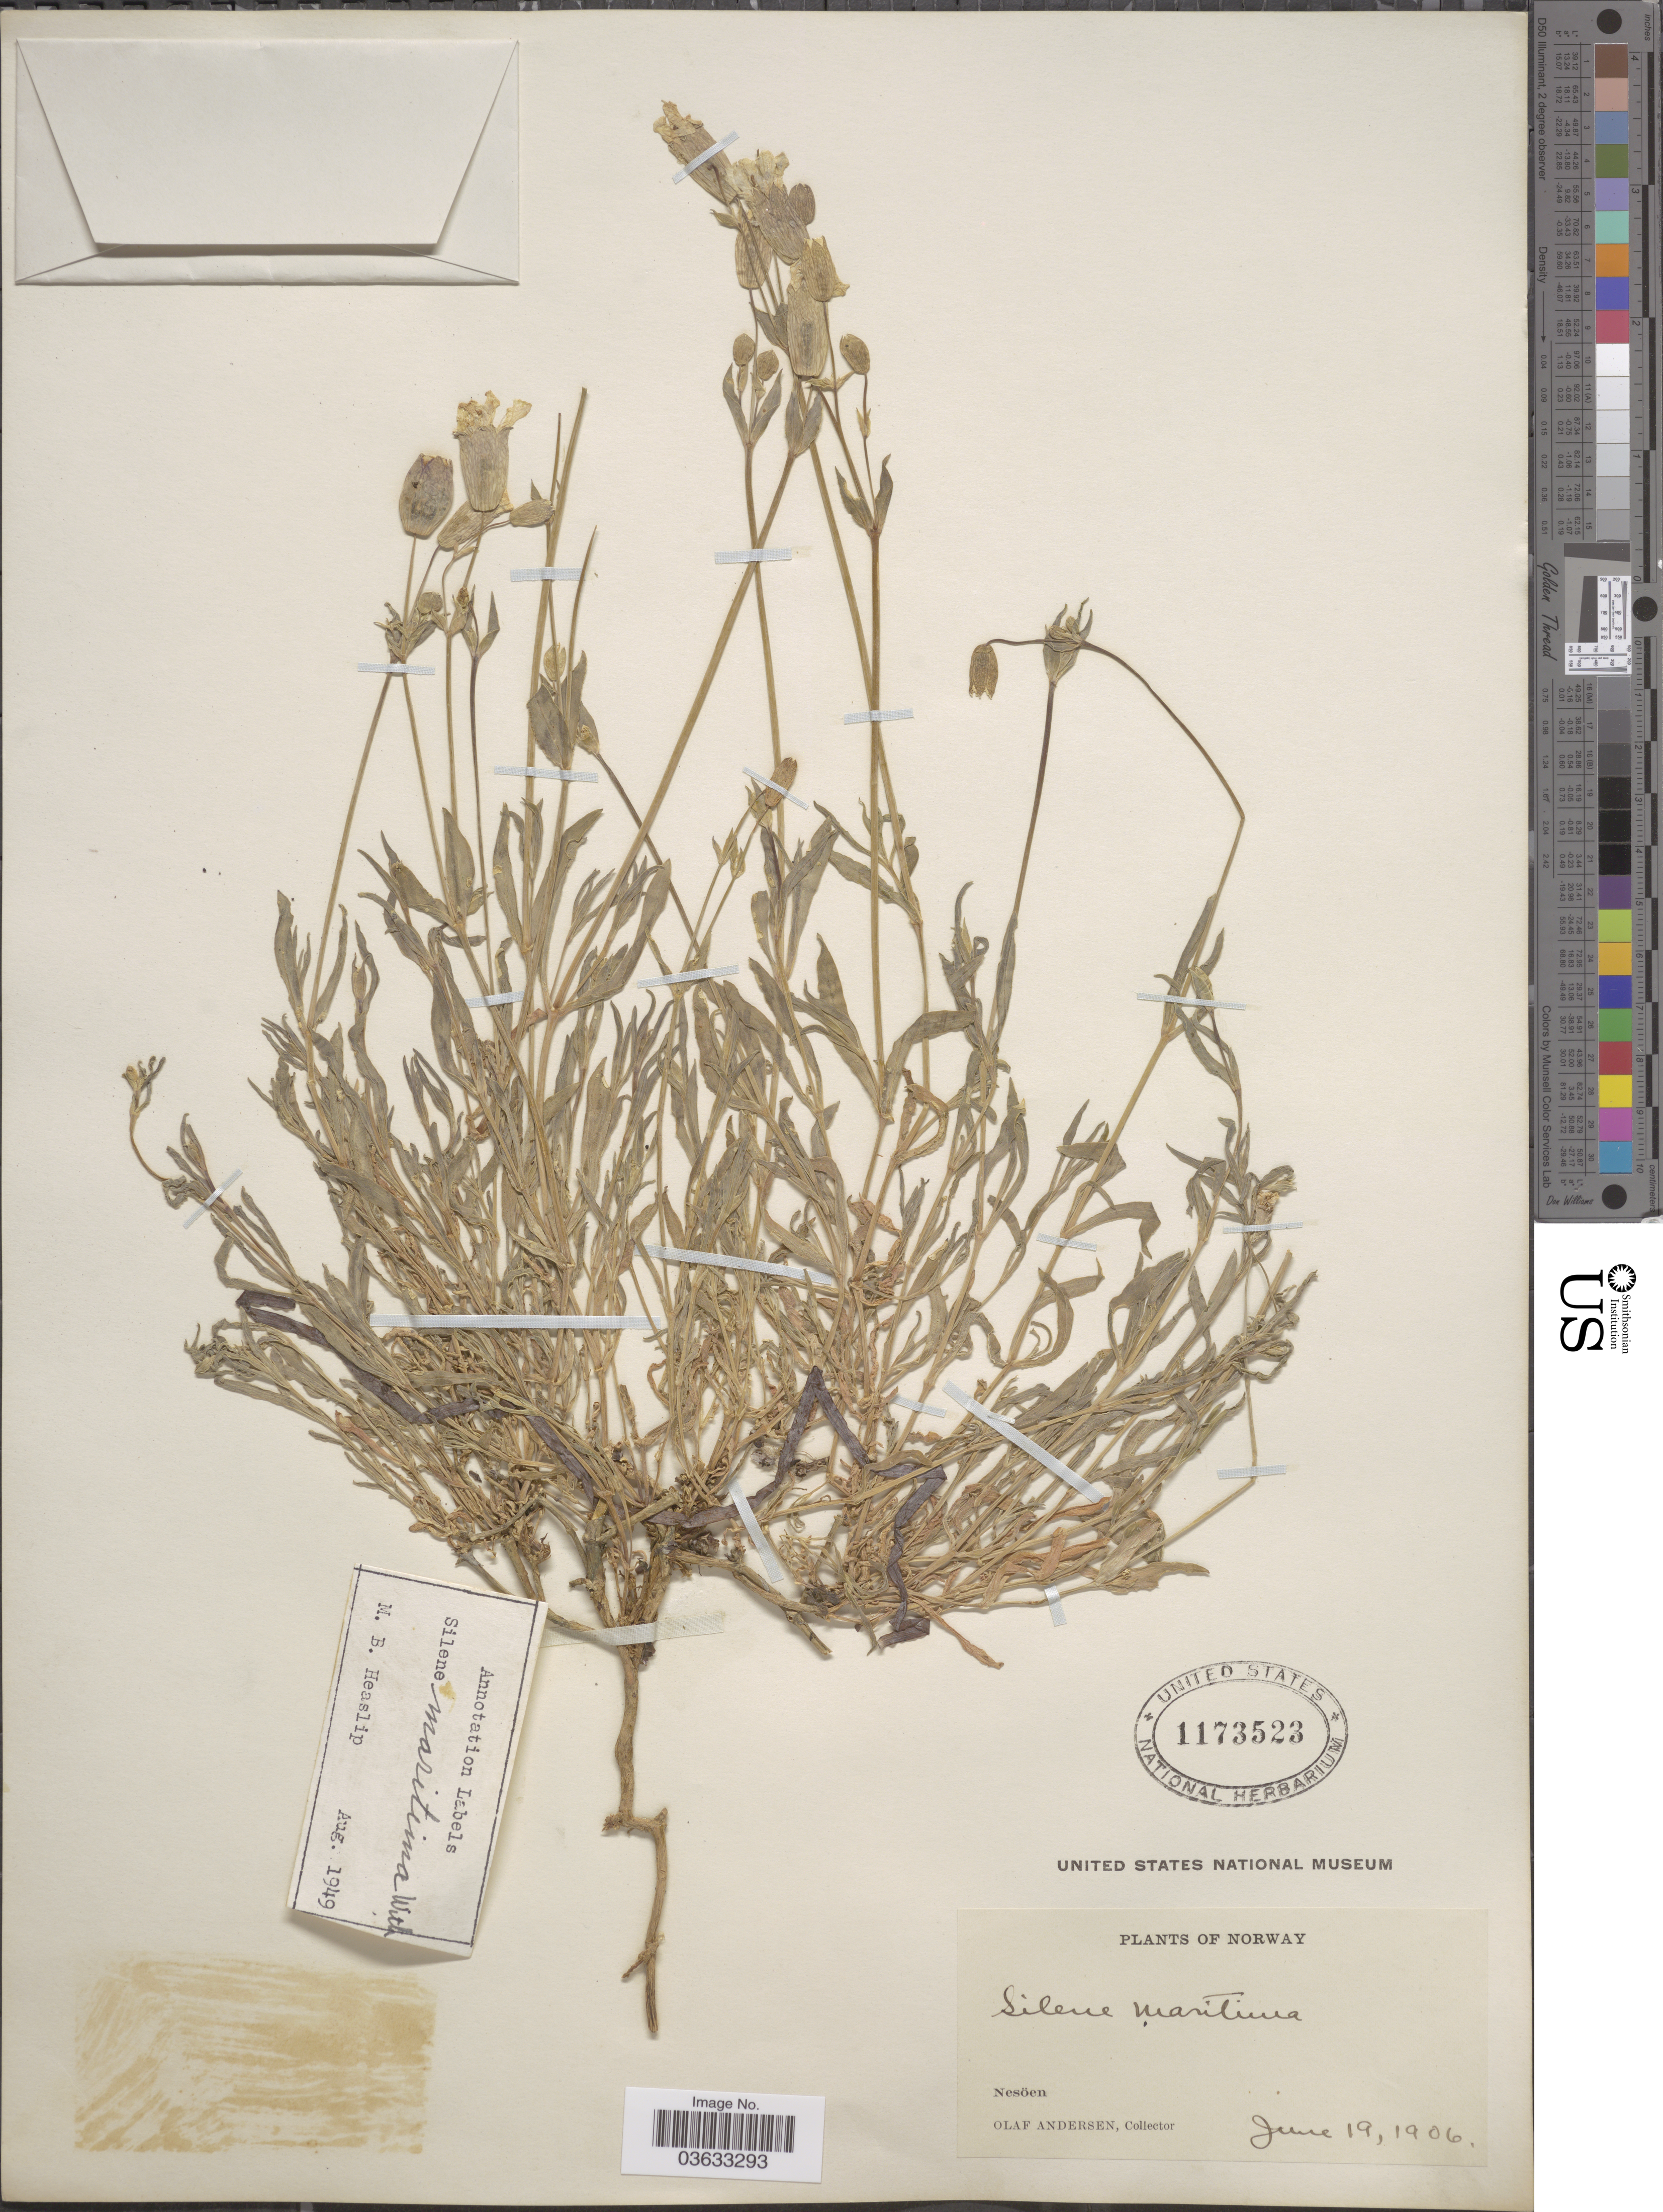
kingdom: Plantae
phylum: Tracheophyta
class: Magnoliopsida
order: Caryophyllales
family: Caryophyllaceae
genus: Silene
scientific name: Silene maritima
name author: With.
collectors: O. Andersen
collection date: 1906-06-19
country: Norway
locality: Nesöen.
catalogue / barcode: US 1173523